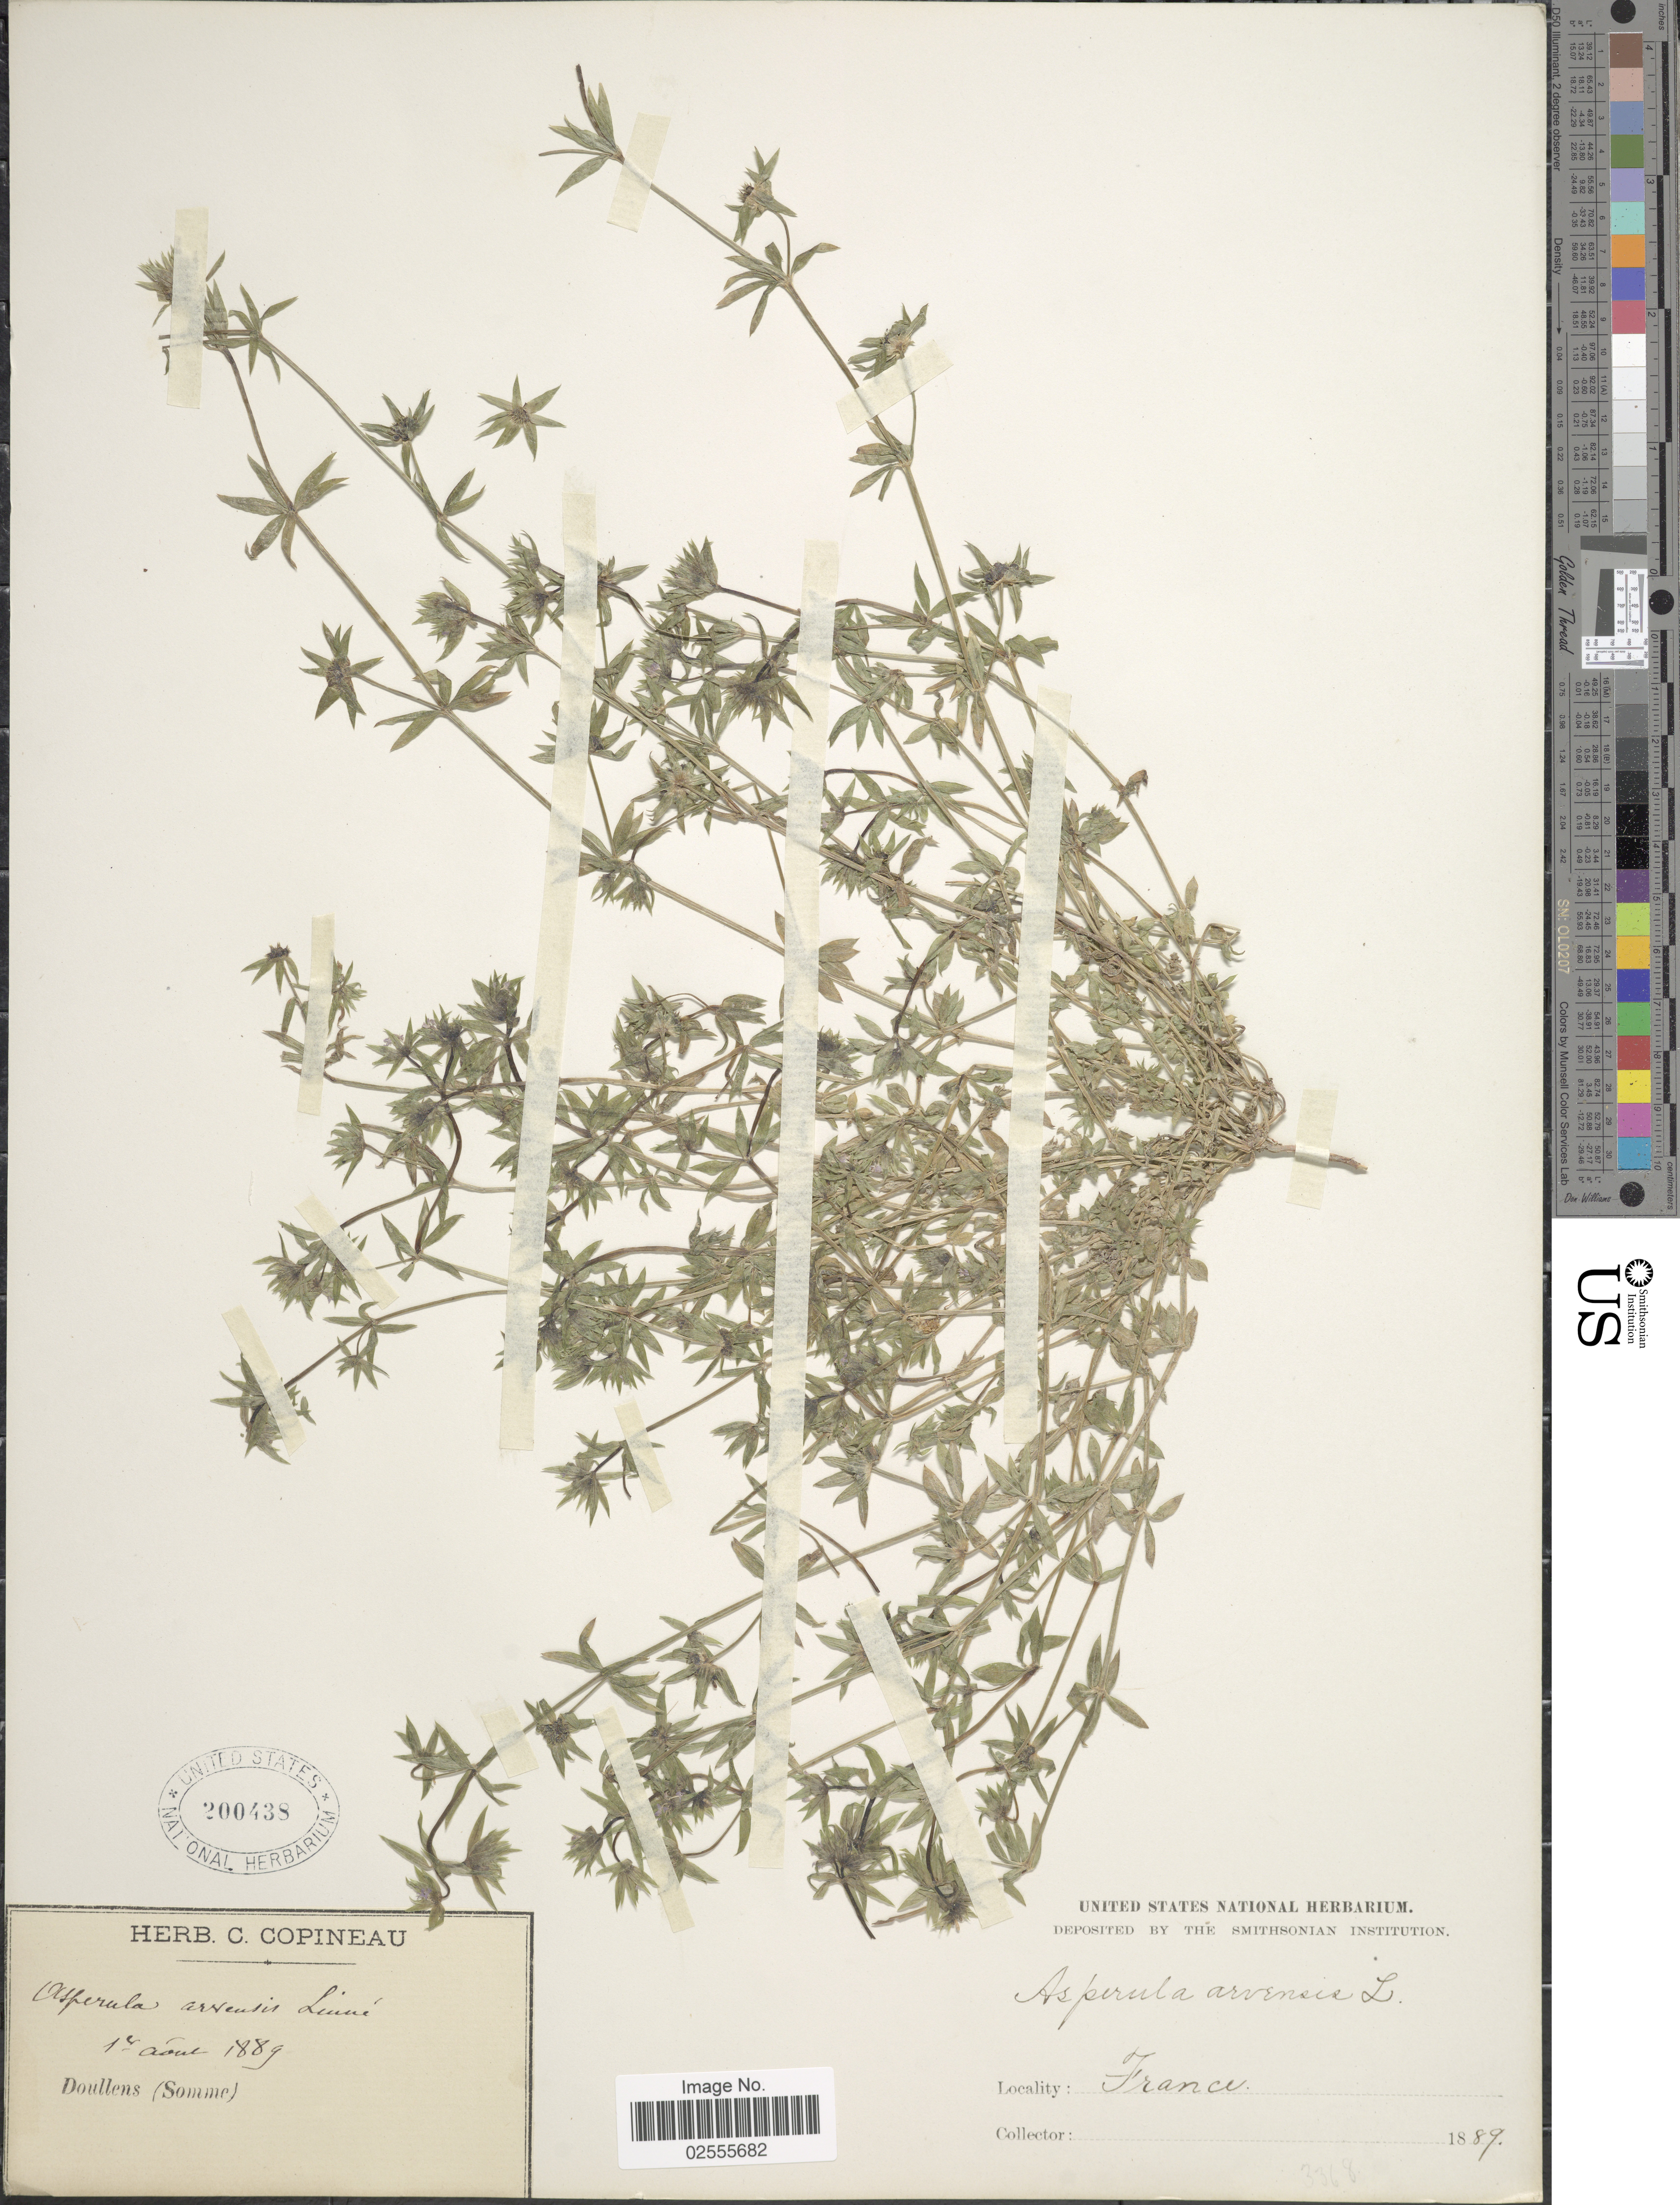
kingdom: Plantae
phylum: Tracheophyta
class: Magnoliopsida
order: Gentianales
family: Rubiaceae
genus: Asperula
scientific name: Asperula arvensis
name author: L.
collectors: ex herb. C. Copineau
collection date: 1889-08-01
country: France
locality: Doullens (Somme)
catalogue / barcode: US 200438